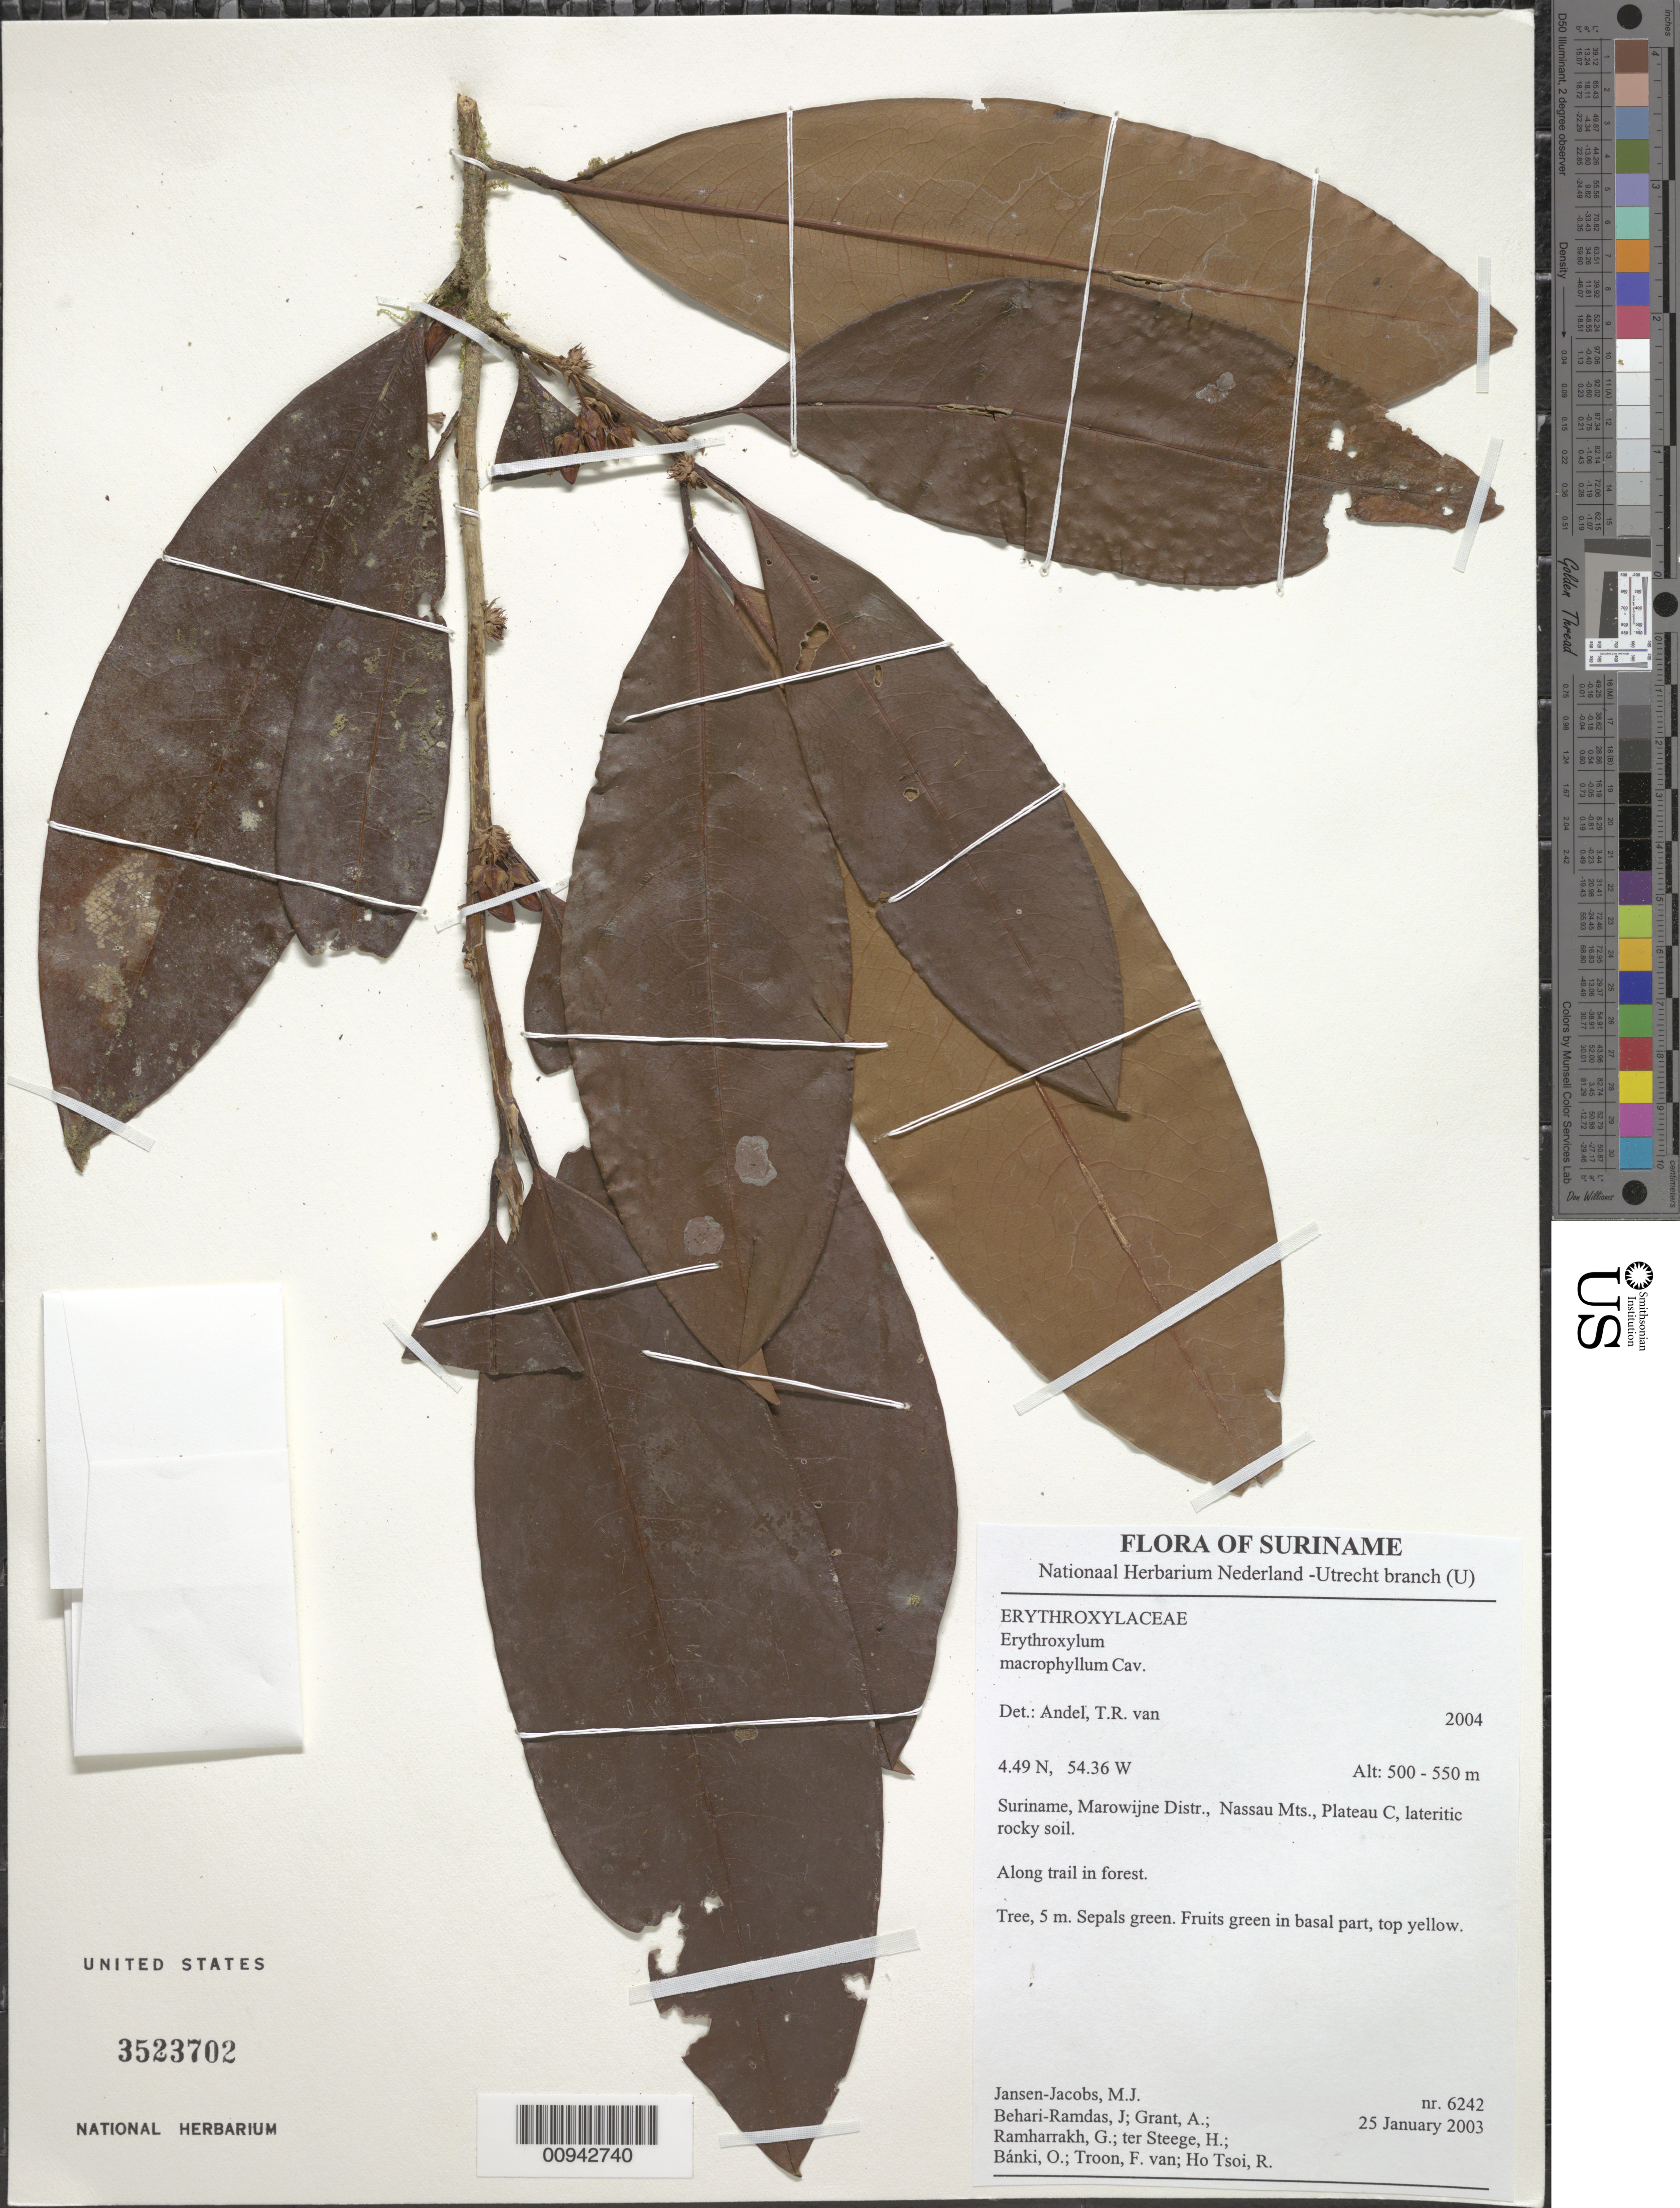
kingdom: Plantae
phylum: Tracheophyta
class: Magnoliopsida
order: Malpighiales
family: Erythroxylaceae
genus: Erythroxylum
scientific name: Erythroxylum macrophyllum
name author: Cav.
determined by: Andel, Tinde R. van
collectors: M. J. Jansen-Jacobs, J. Behari-Ramdas, A. Grant, G. Ramharrakh, H. ter Steege, O. Bánki, F. Van Troon & R. Ho Tsoi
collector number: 6242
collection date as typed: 25-Jan-03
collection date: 2003-01-25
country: Suriname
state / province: Marowijne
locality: Nassau Mts., Plateau C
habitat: Lateritic rocky soil; along trail in forest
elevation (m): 500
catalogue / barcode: US 3523702